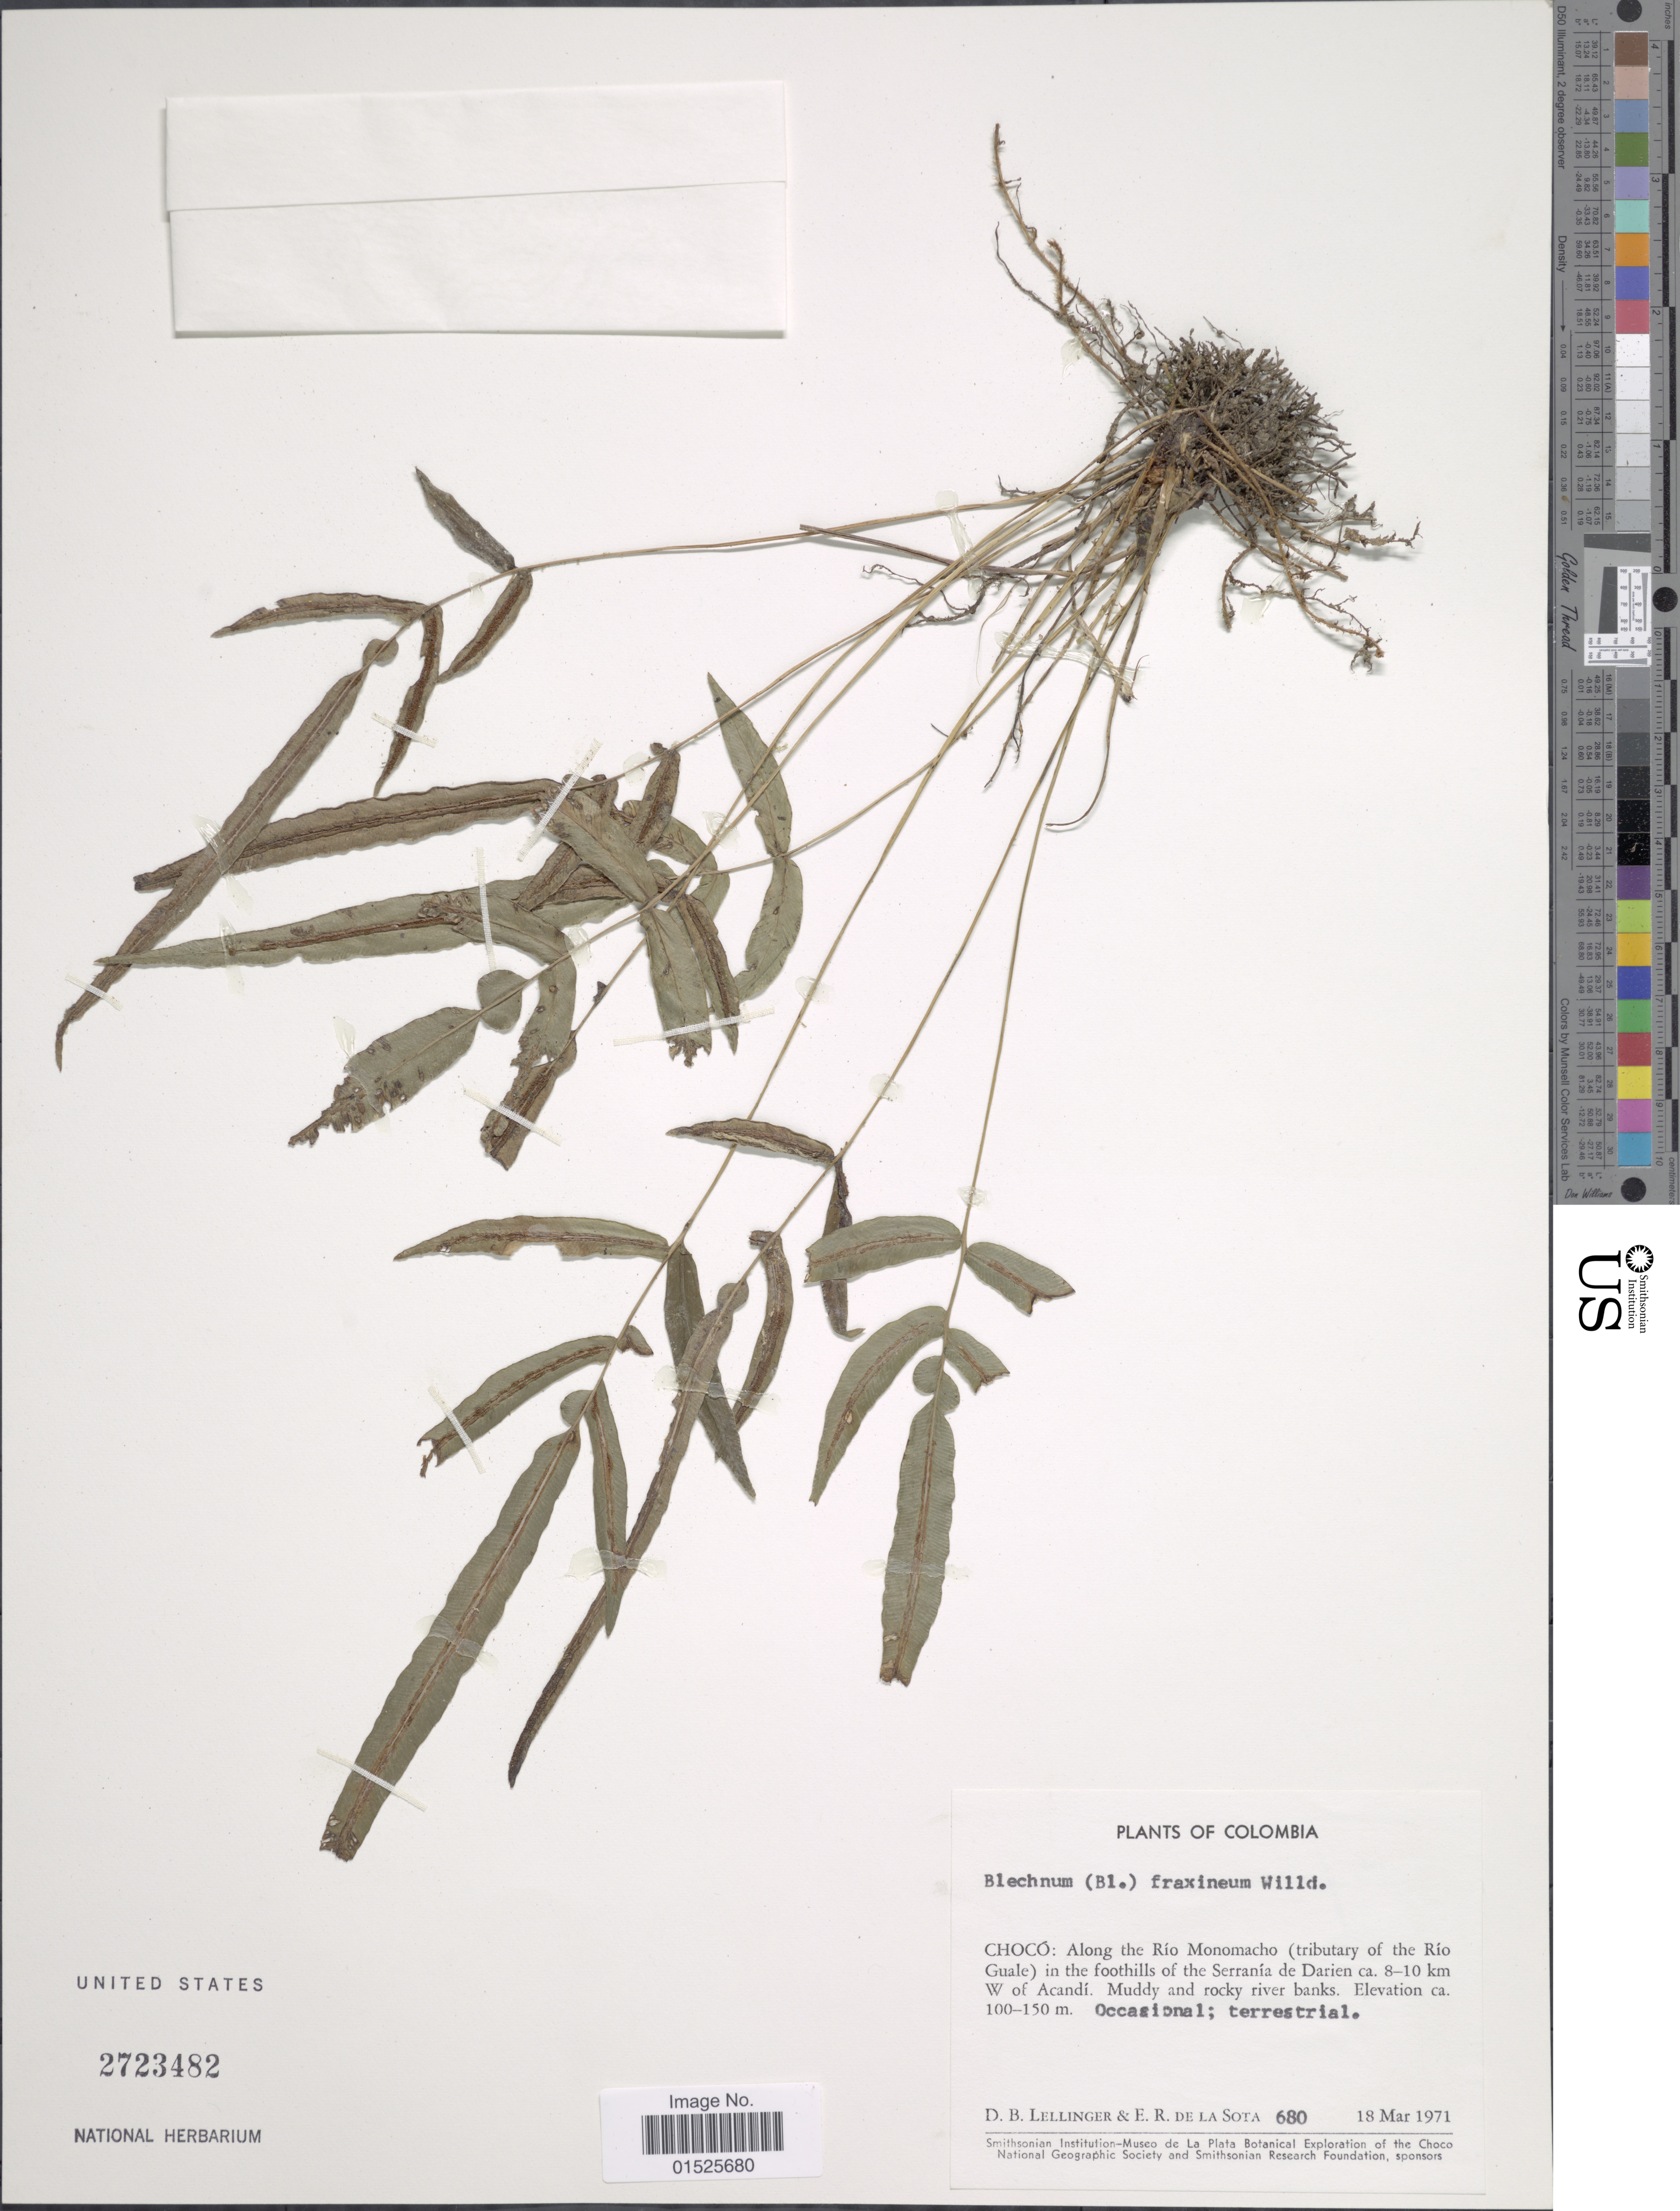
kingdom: Plantae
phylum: Tracheophyta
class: Polypodiopsida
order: Polypodiales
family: Blechnaceae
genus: Blechnum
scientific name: Blechnum gracile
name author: Kaulf.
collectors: D. B. Lellinger & E. R. de la Sota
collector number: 680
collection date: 1971-03-18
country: Colombia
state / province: Chocó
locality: Colombia, Chocó: Along the Rio Monomacho (tributary of the Rio Guale) in the foothills of the Serannia de Darien ca. 8-10 km W of Acandi.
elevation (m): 100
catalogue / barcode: US 2723482